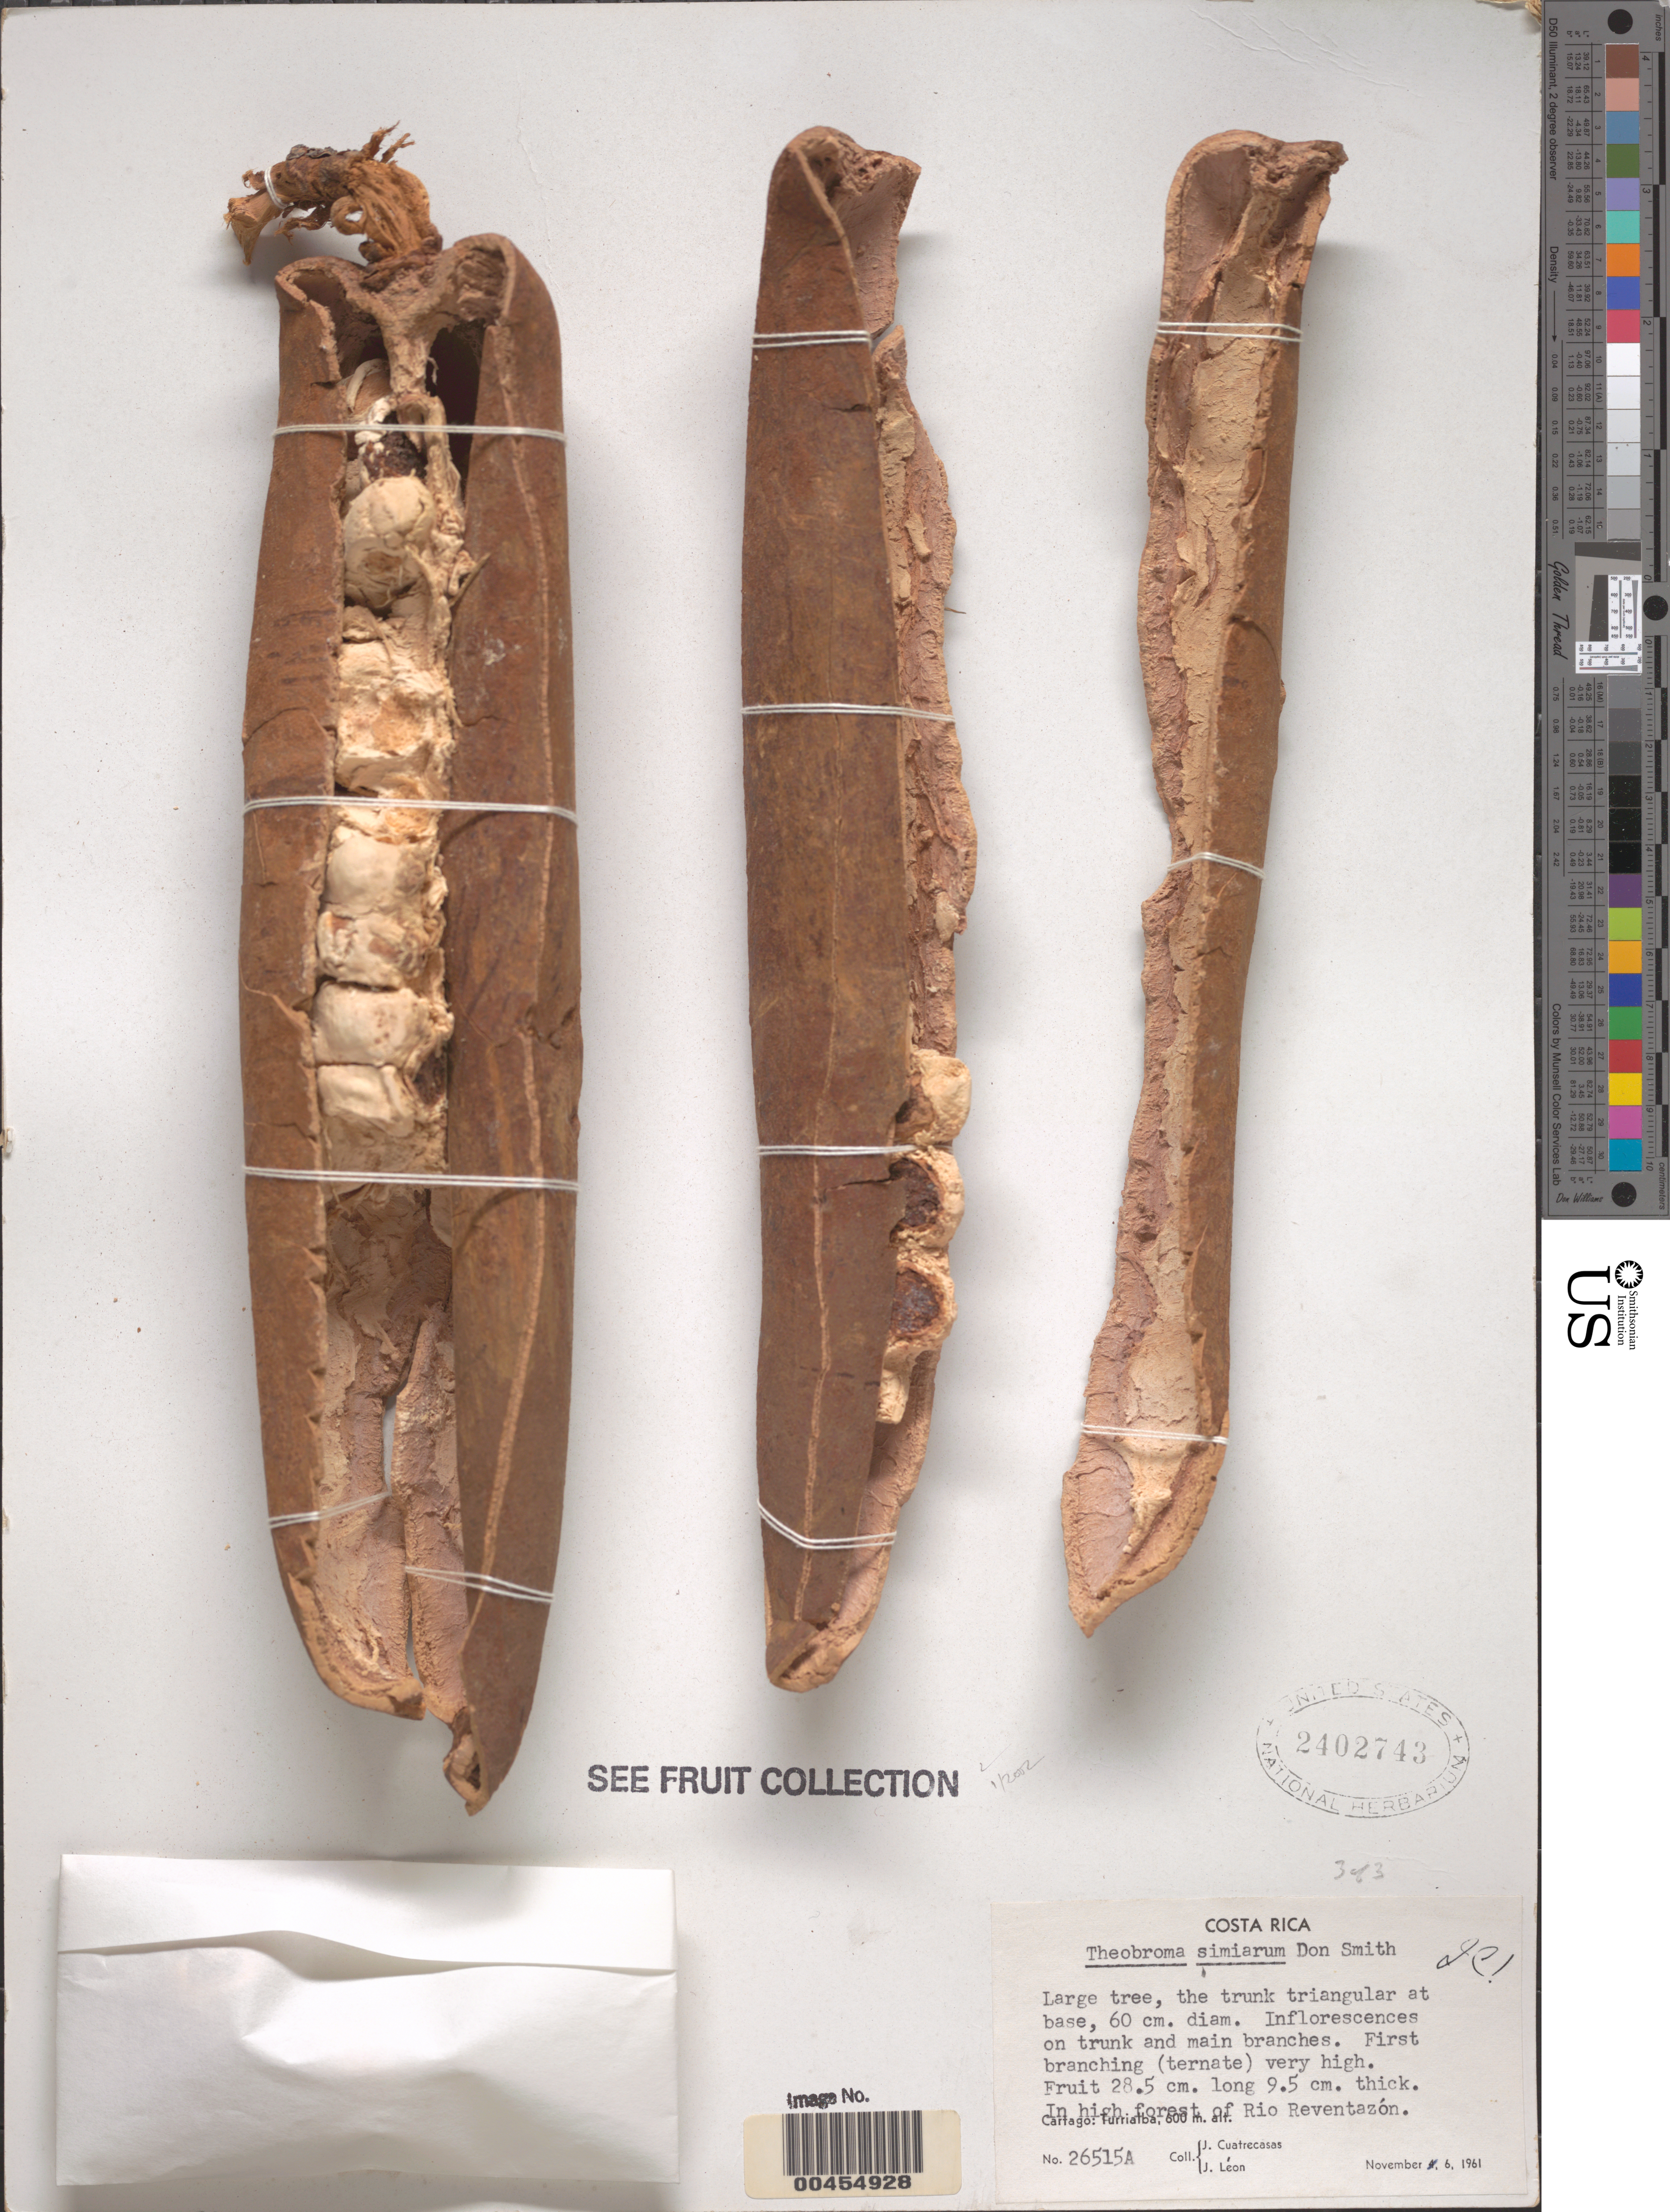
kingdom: Plantae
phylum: Tracheophyta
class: Magnoliopsida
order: Malvales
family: Malvaceae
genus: Theobroma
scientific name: Theobroma simiarum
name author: Donn. Sm.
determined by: Cuatrecasas, J.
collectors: J. Cuatrecasas & J. León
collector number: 26515A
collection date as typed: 06 Nov 1961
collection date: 1961-11-06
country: Costa Rica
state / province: Cartago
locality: Río Reventazón, Turrialba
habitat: high forest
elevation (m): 600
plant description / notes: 3 of 3 1 of 3: USNH 2402741; BC 00454930 2 of 3: USNH 2402742; BC 00454929; SEE FRUIT COLLECTION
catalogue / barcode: US 2402743